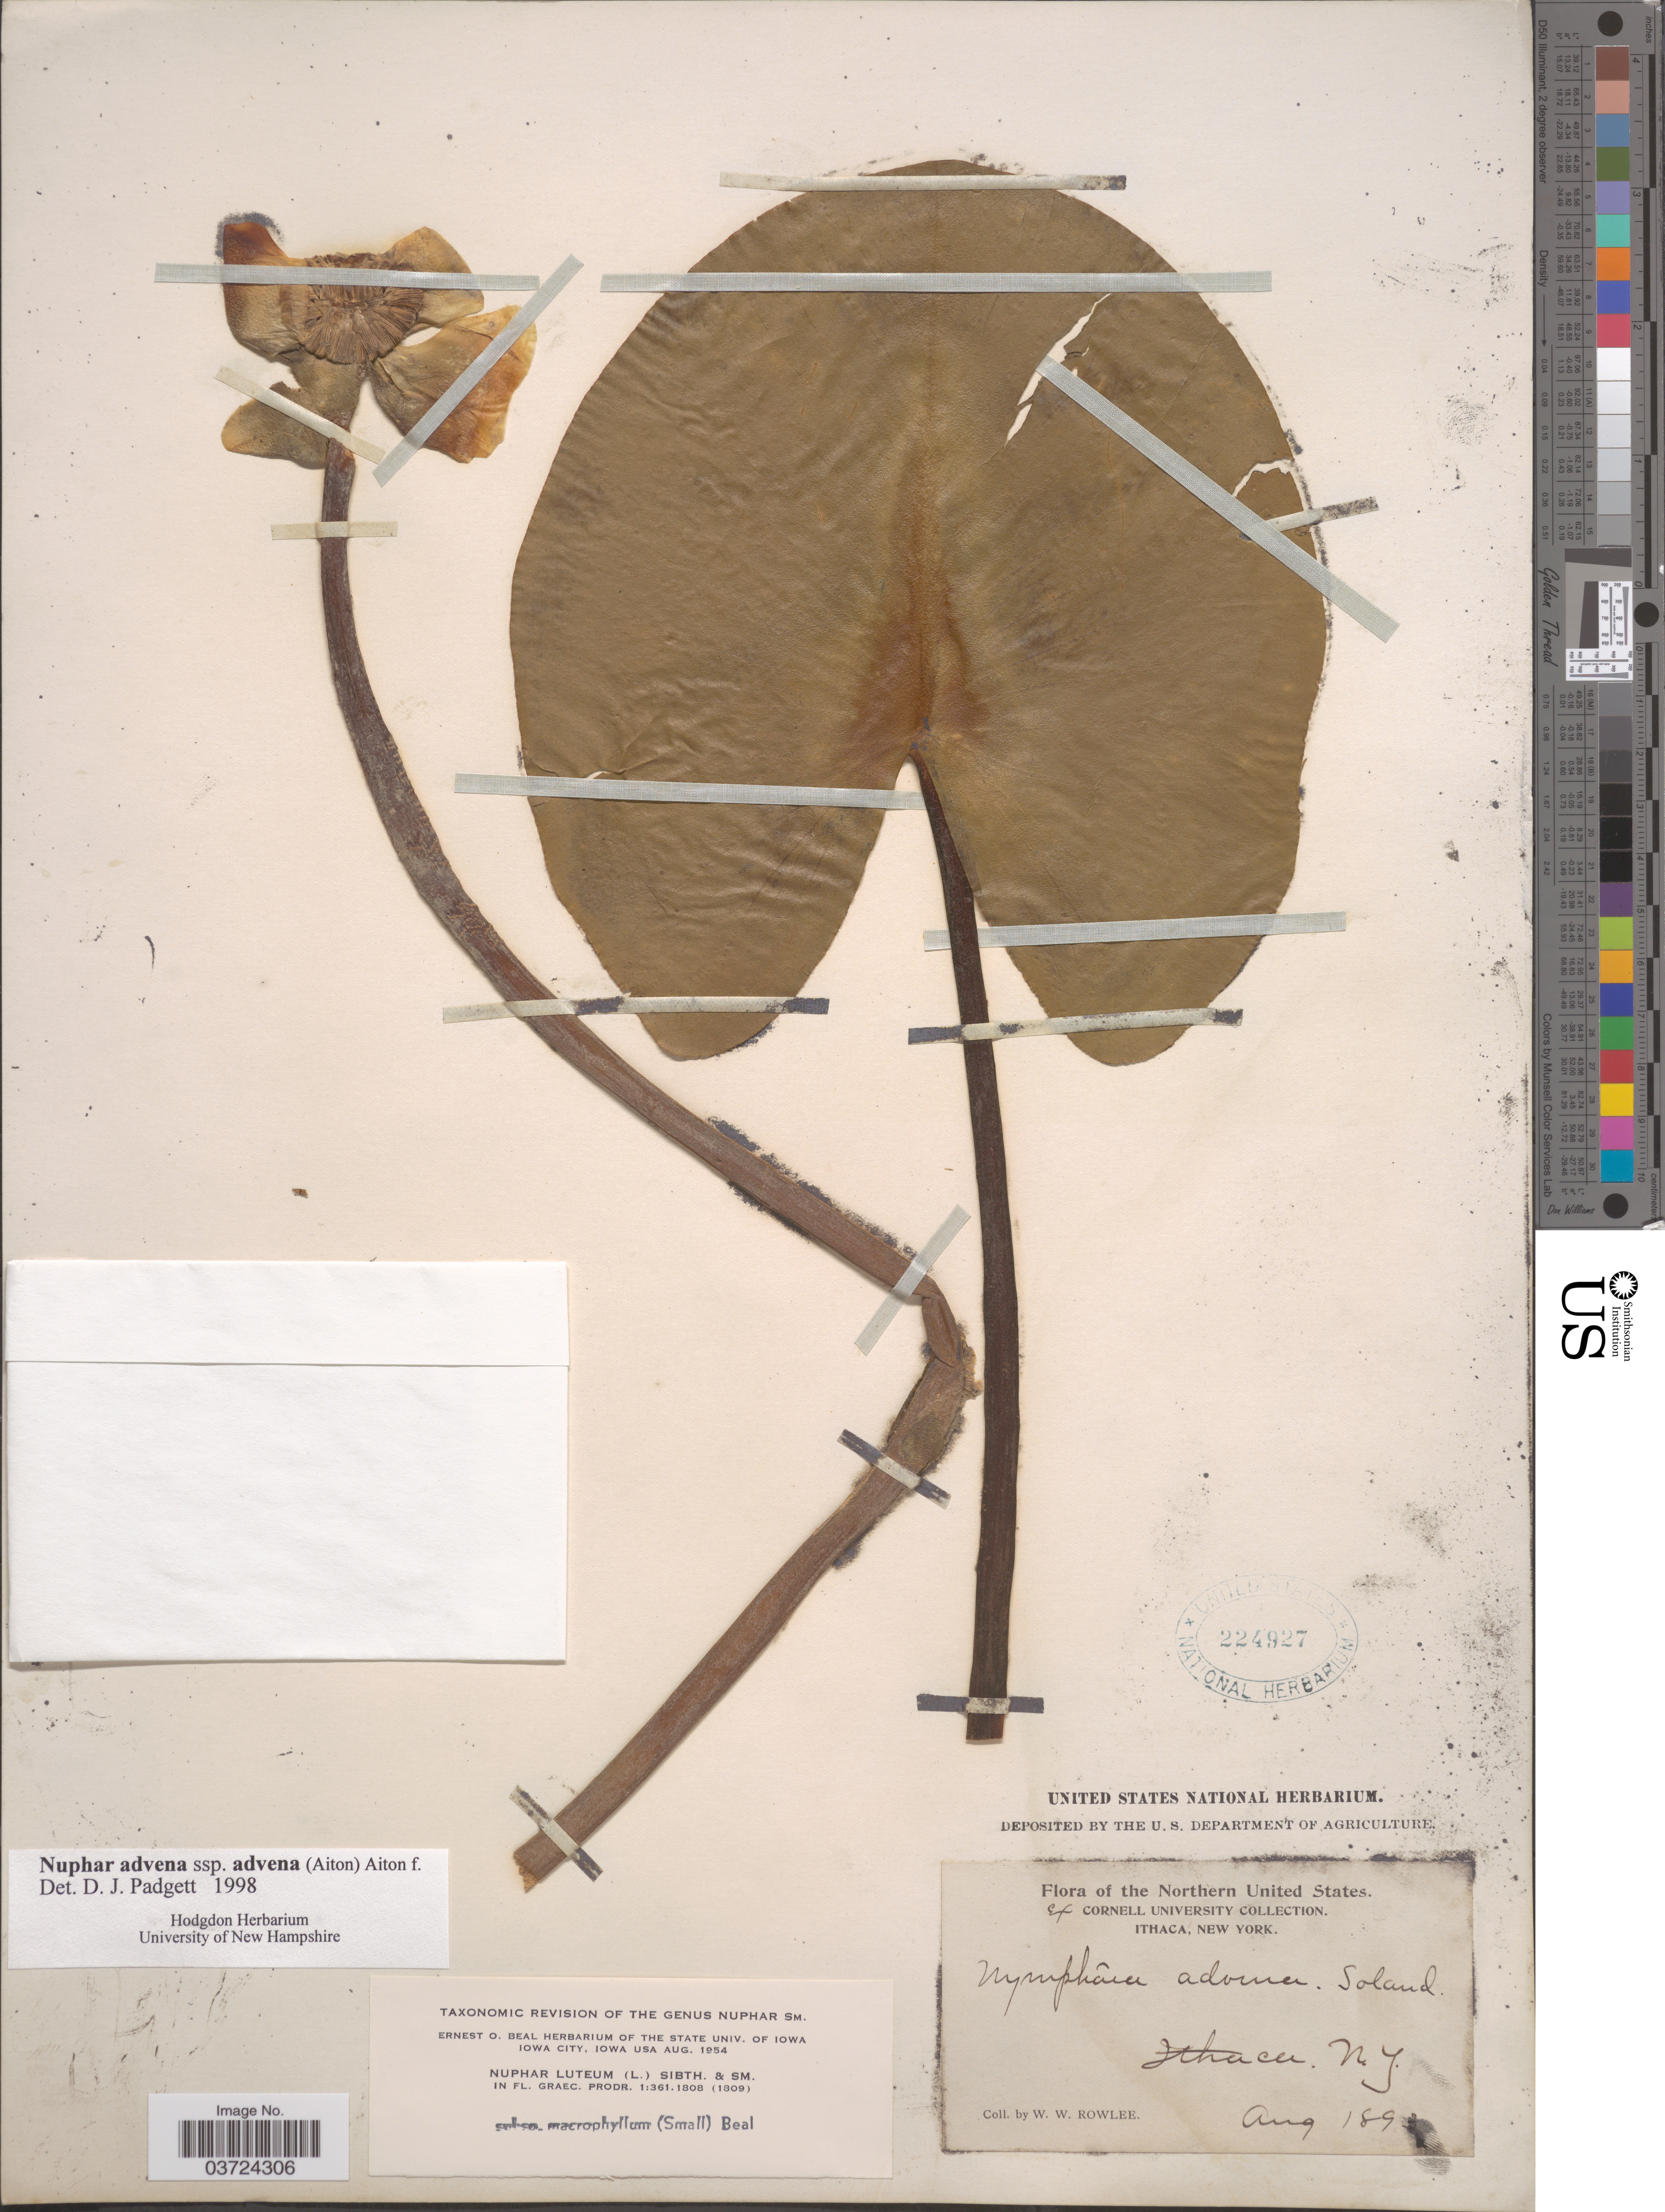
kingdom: Plantae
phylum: Tracheophyta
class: Magnoliopsida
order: Nymphaeales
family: Nymphaeaceae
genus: Nuphar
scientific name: Nuphar advena subsp. advena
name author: (Aiton) W.T. Aiton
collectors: W. W. Rowlee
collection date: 1893-08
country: United States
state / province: New York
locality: Northern United States. Ithaca.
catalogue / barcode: US 224927